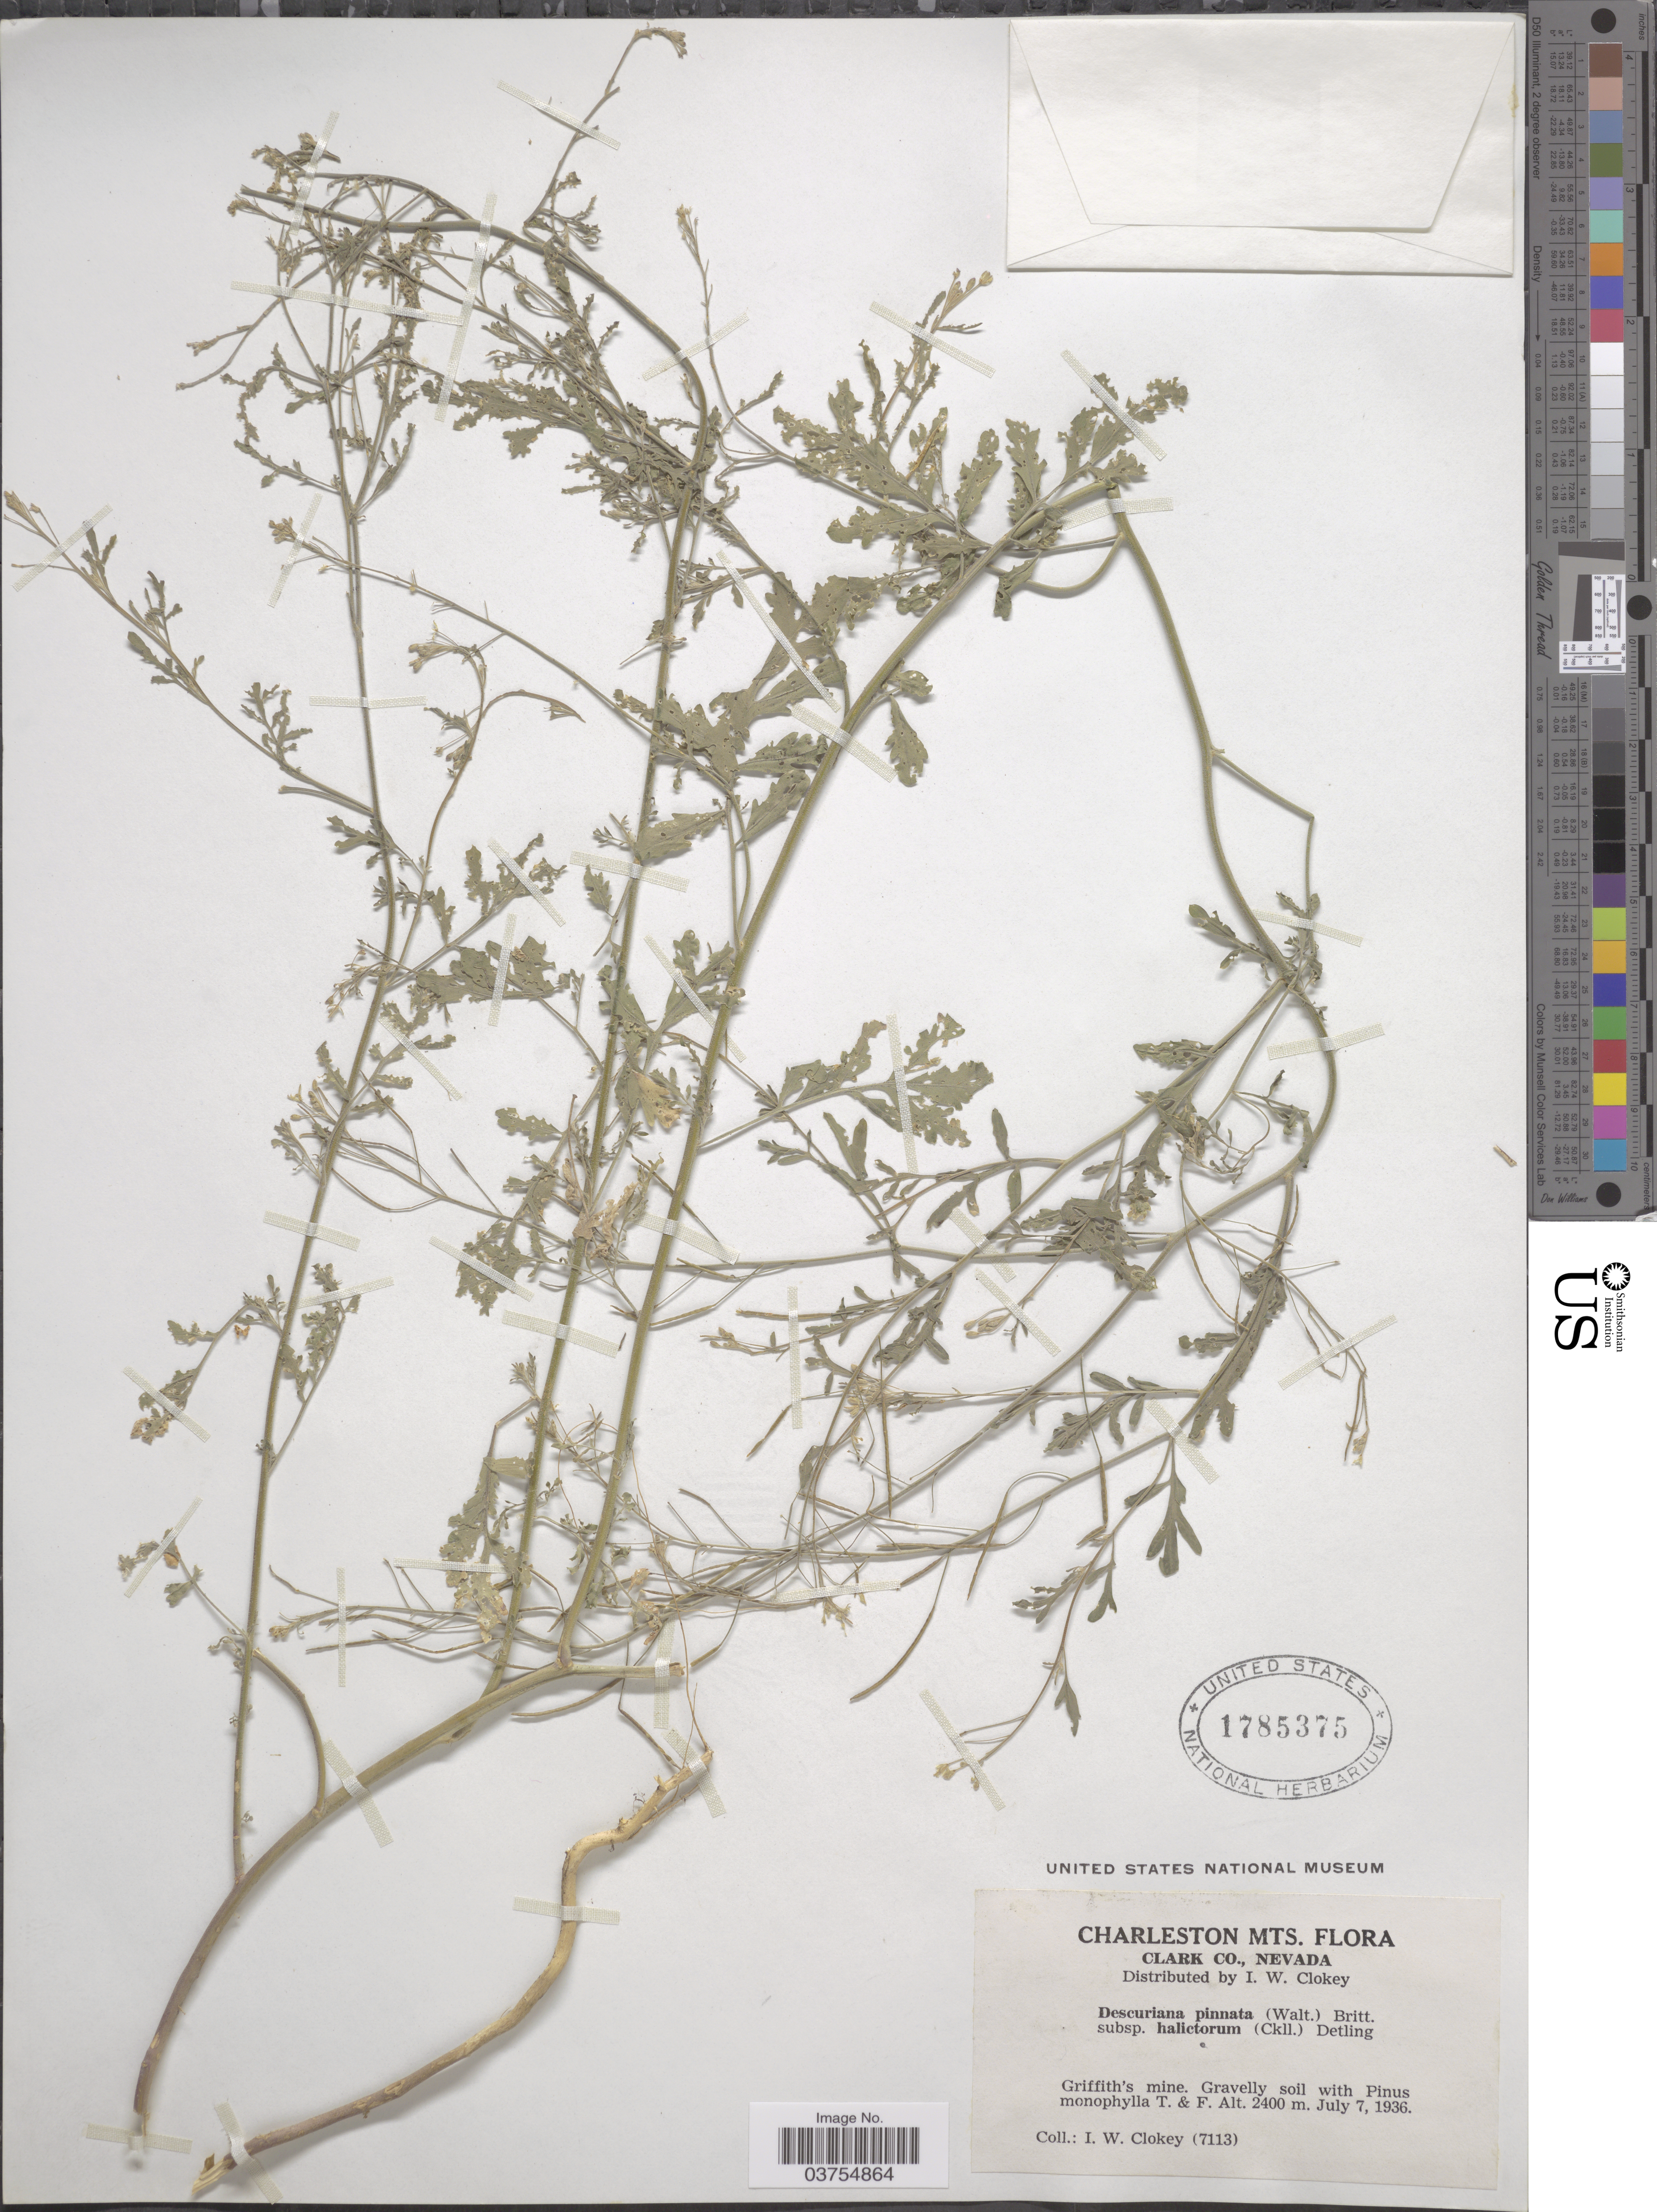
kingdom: Plantae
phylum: Tracheophyta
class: Magnoliopsida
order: Brassicales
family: Brassicaceae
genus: Descurainia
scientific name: Descurainia pinnata subsp. halictorum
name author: (Cockerell) Detling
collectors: I. W. Clokey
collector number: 7113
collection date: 1936-07-07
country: United States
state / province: Nevada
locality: Charleston Mts. Clark Co. Griffith's mine.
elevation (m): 2400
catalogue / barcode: US 1785375